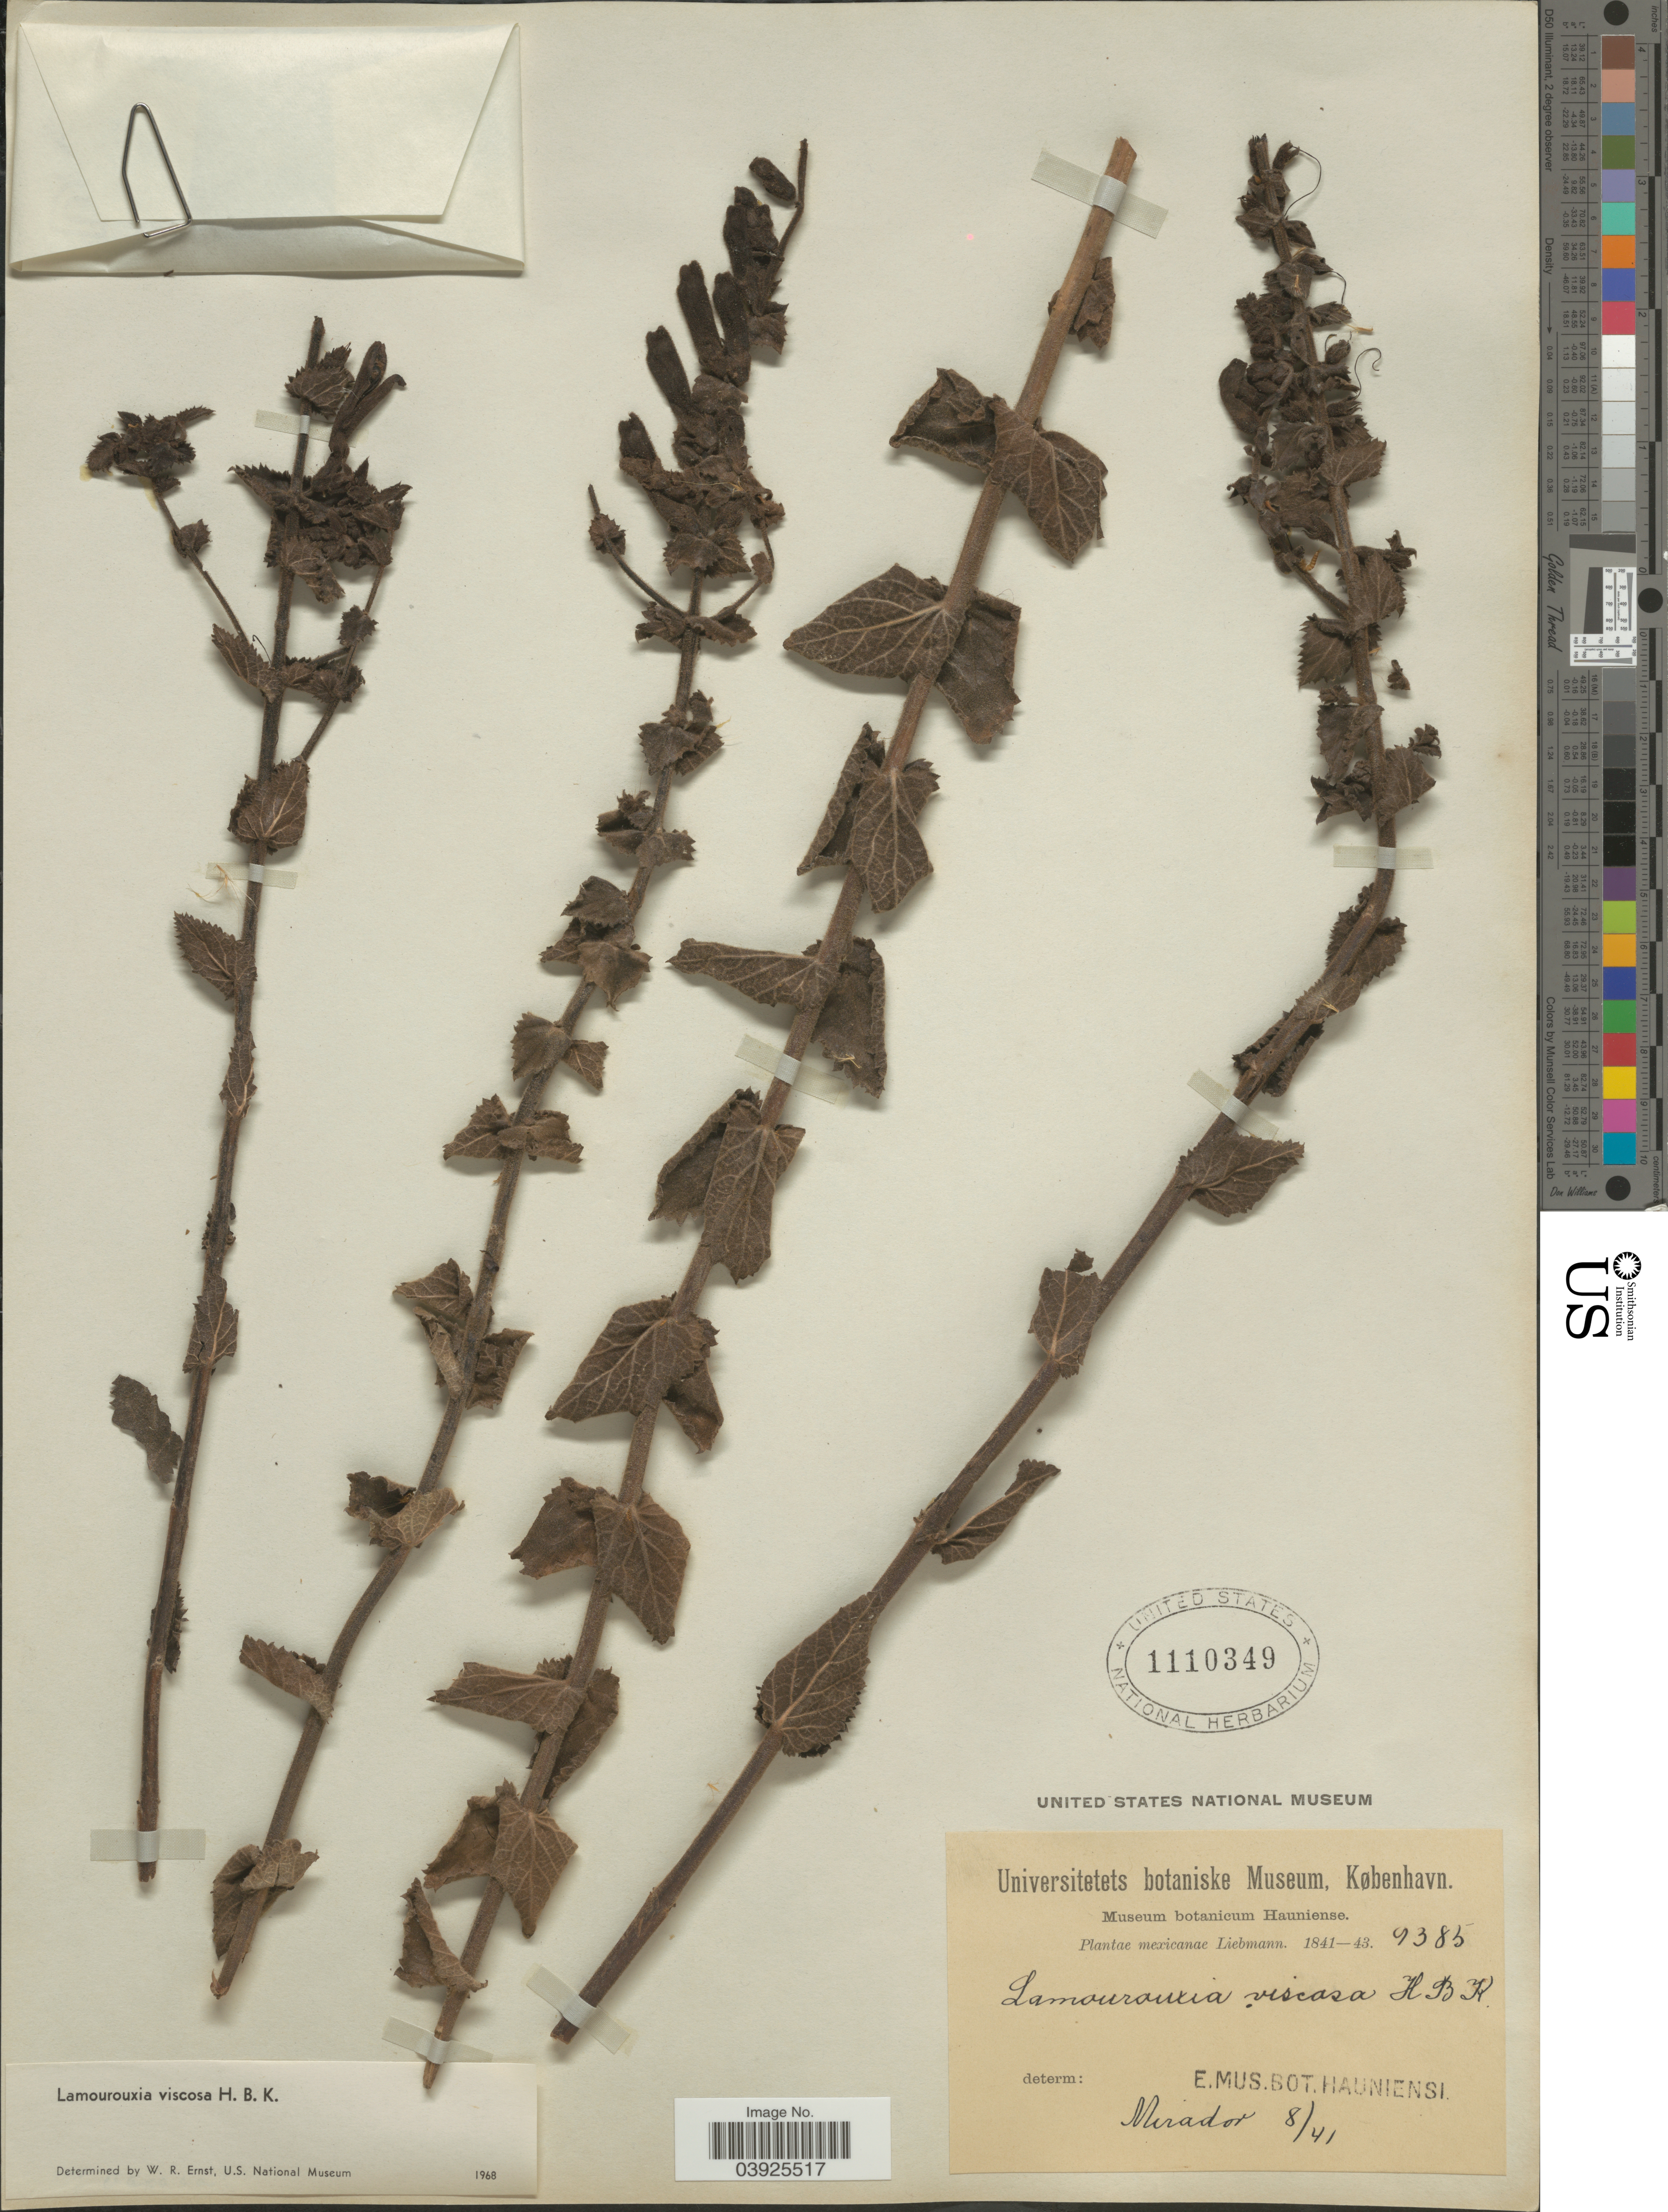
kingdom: Plantae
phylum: Tracheophyta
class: Magnoliopsida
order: Lamiales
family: Orobanchaceae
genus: Lamourouxia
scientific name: Lamourouxia viscosa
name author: Kunth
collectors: Liebmann, --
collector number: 9385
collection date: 1841-08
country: Mexico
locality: Mirador.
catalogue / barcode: US 1110349